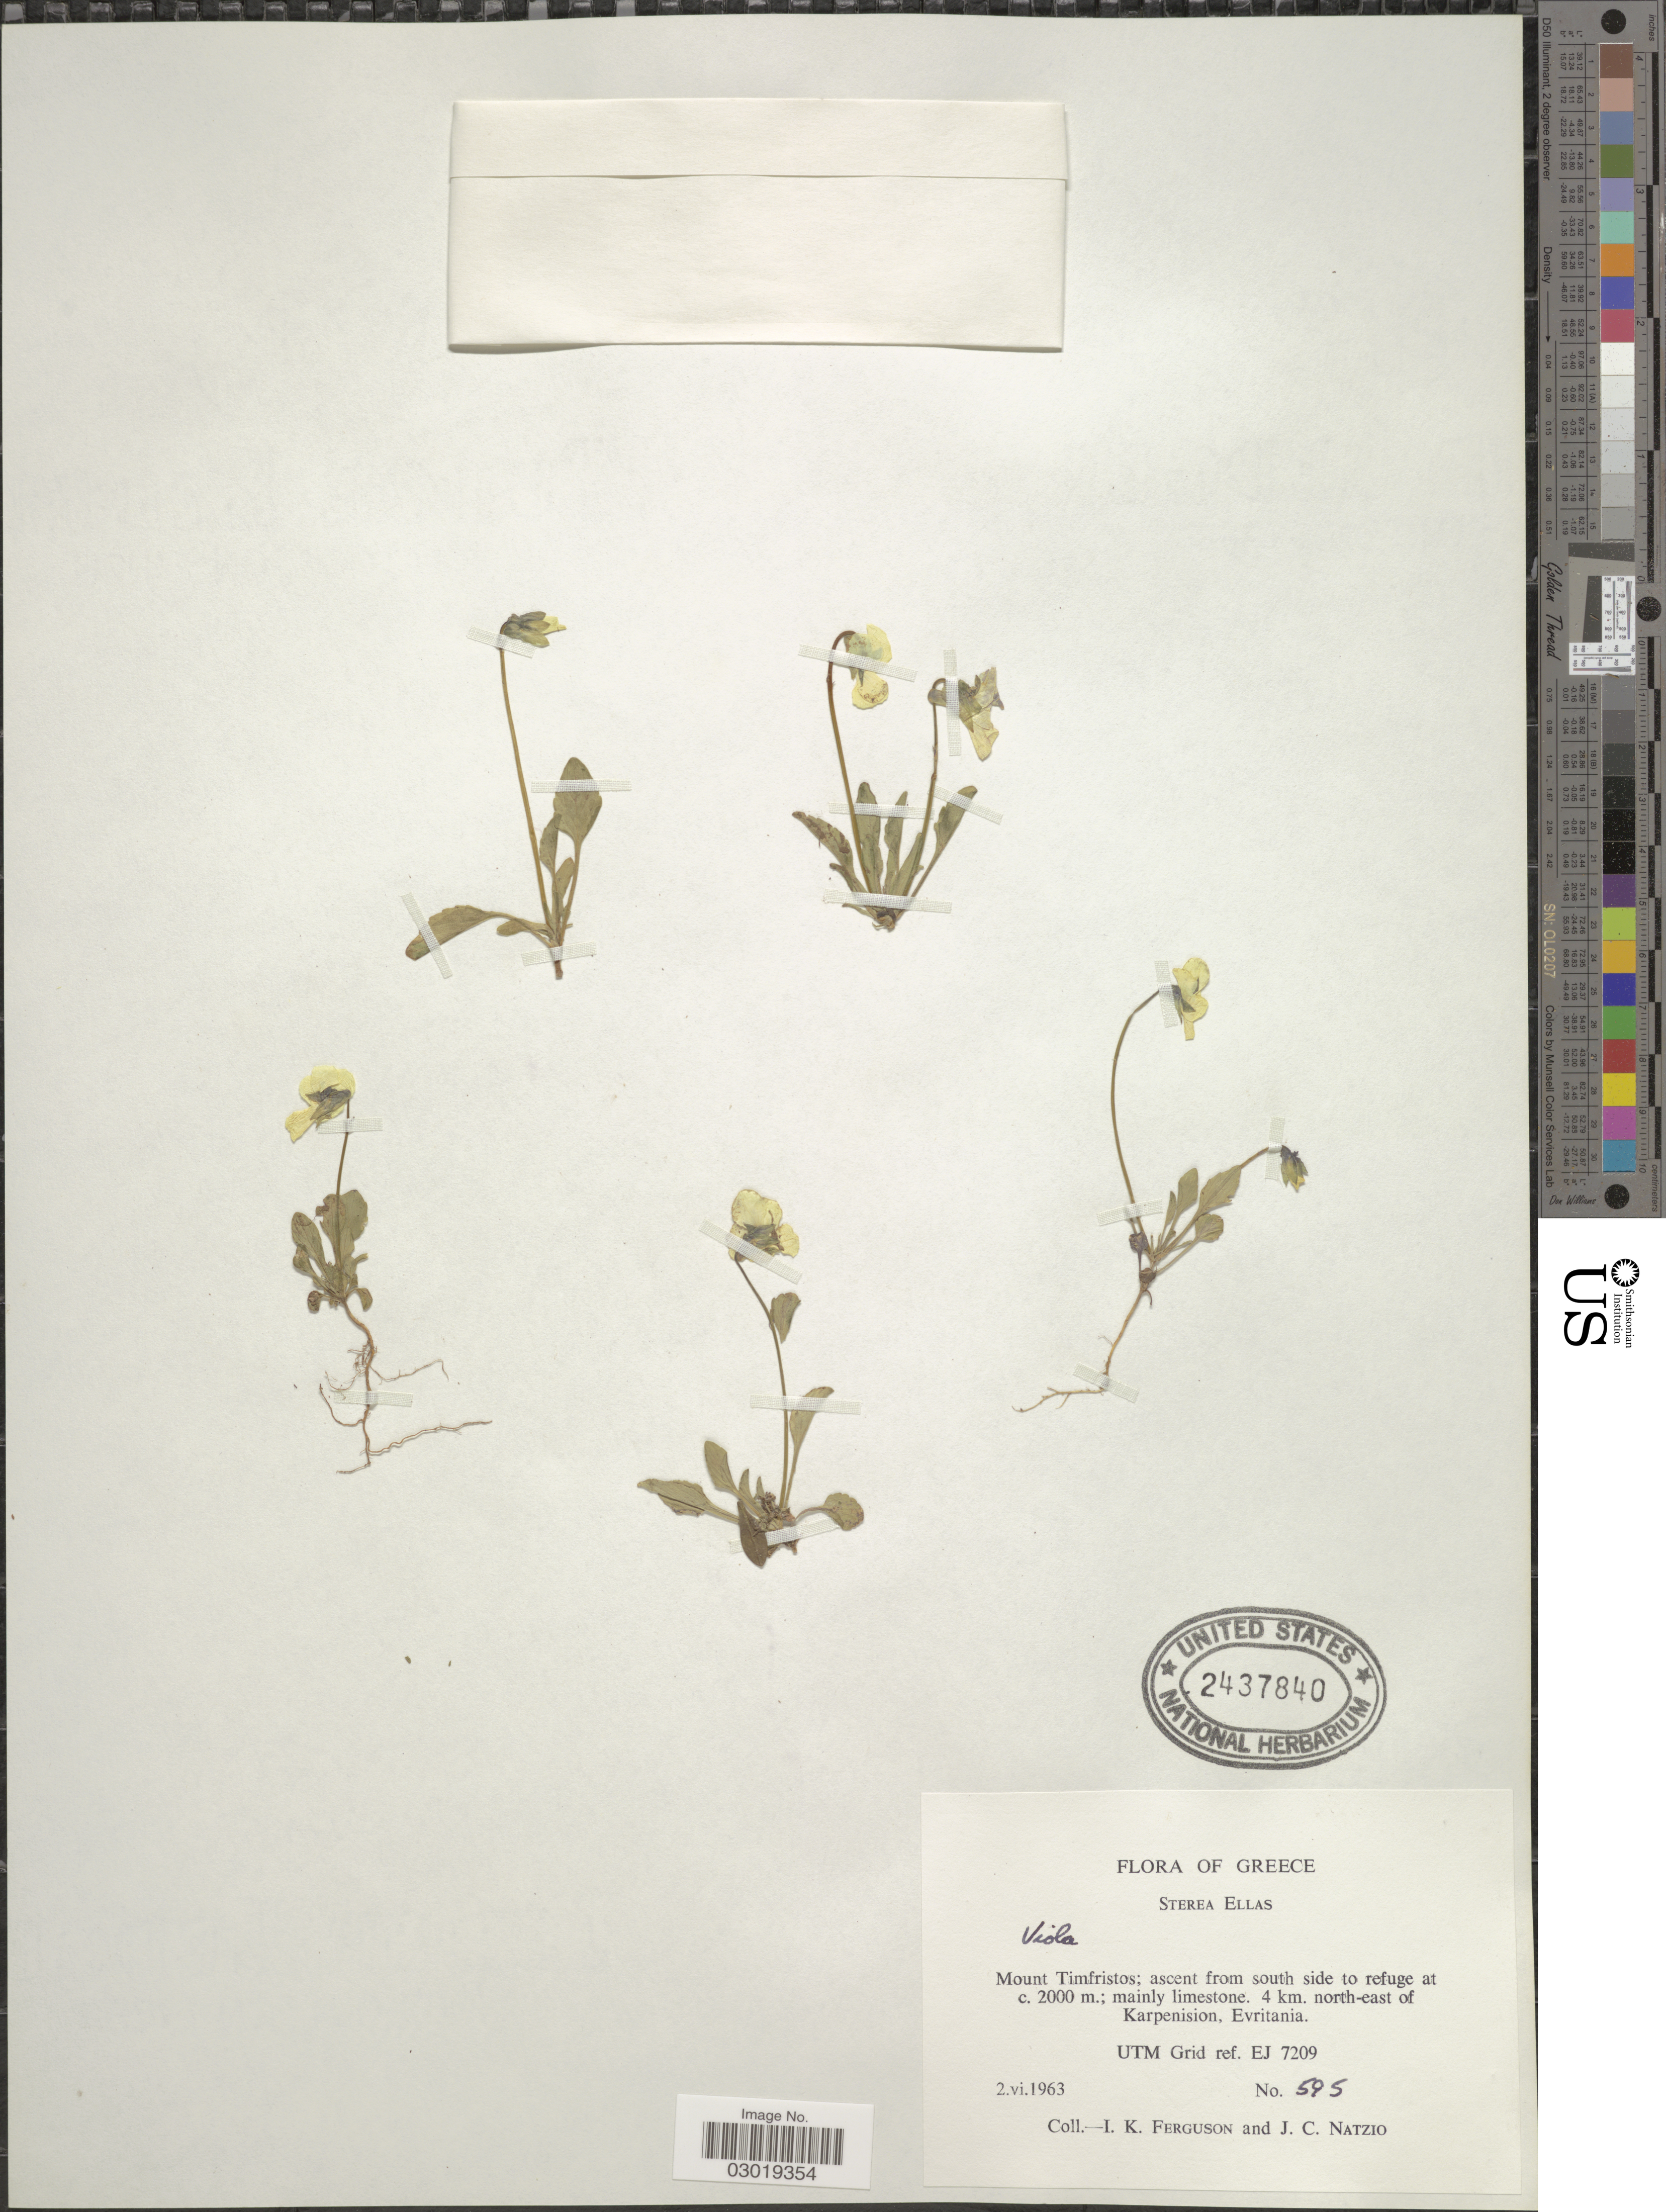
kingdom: Plantae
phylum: Tracheophyta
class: Magnoliopsida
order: Malpighiales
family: Violaceae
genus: Viola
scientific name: Viola sp.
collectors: I. K. Ferguson & J. Natzio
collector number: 595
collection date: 1963-06-02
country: Greece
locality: Sterea Ellas, Mount Trimfristos; ascent from south side to refuge at c. 2000 m.; mainly limestone. 4 km. north-east of Karpenision, Evritania, UTM Grid ref. EJ 7209.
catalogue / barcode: US 2437840